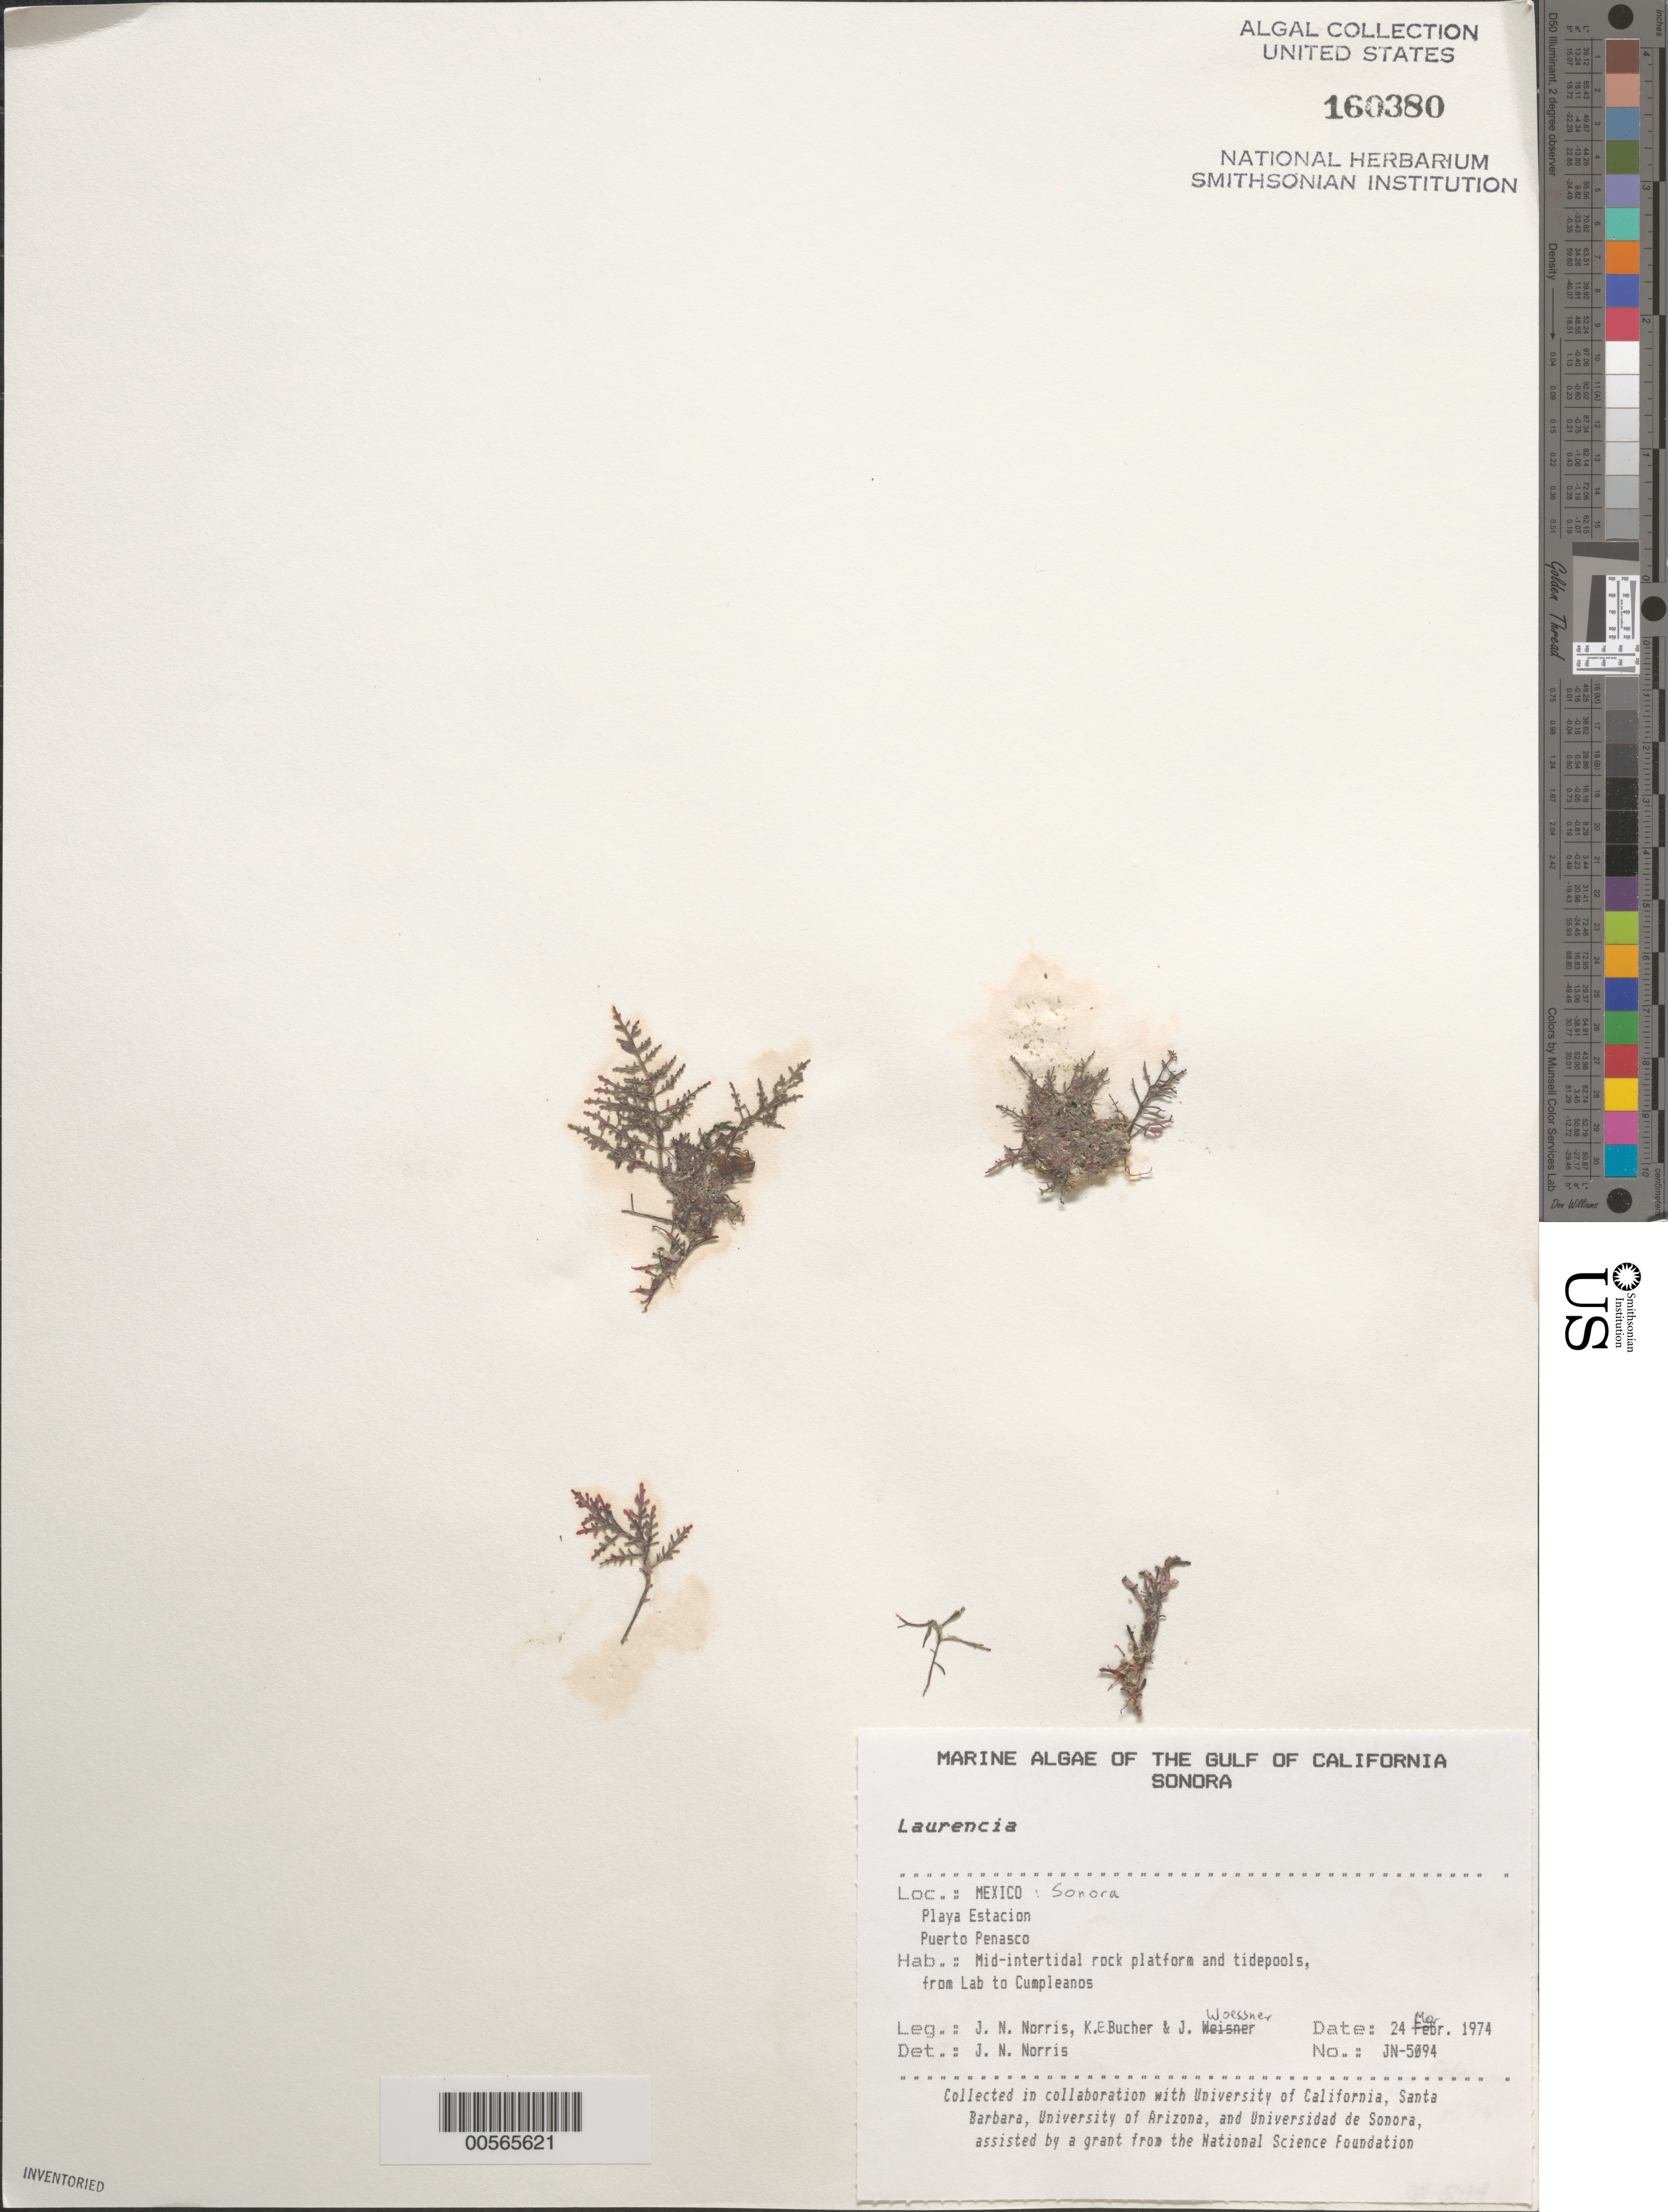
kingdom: Plantae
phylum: Rhodophyta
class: Florideophyceae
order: Ceramiales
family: Rhodomelaceae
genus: Laurencia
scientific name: Laurencia sp.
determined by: Norris, James N.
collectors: J. N. Norris, K. E. Bucher & J. Woessner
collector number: JN-5094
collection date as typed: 24 Mar 1974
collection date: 1974-03-24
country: Mexico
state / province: Sonora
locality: Playa Estacion, Puerto Penasco, from Laboratorio de Biologia Marina to Cumpleanos Tide Pool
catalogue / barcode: US 160380